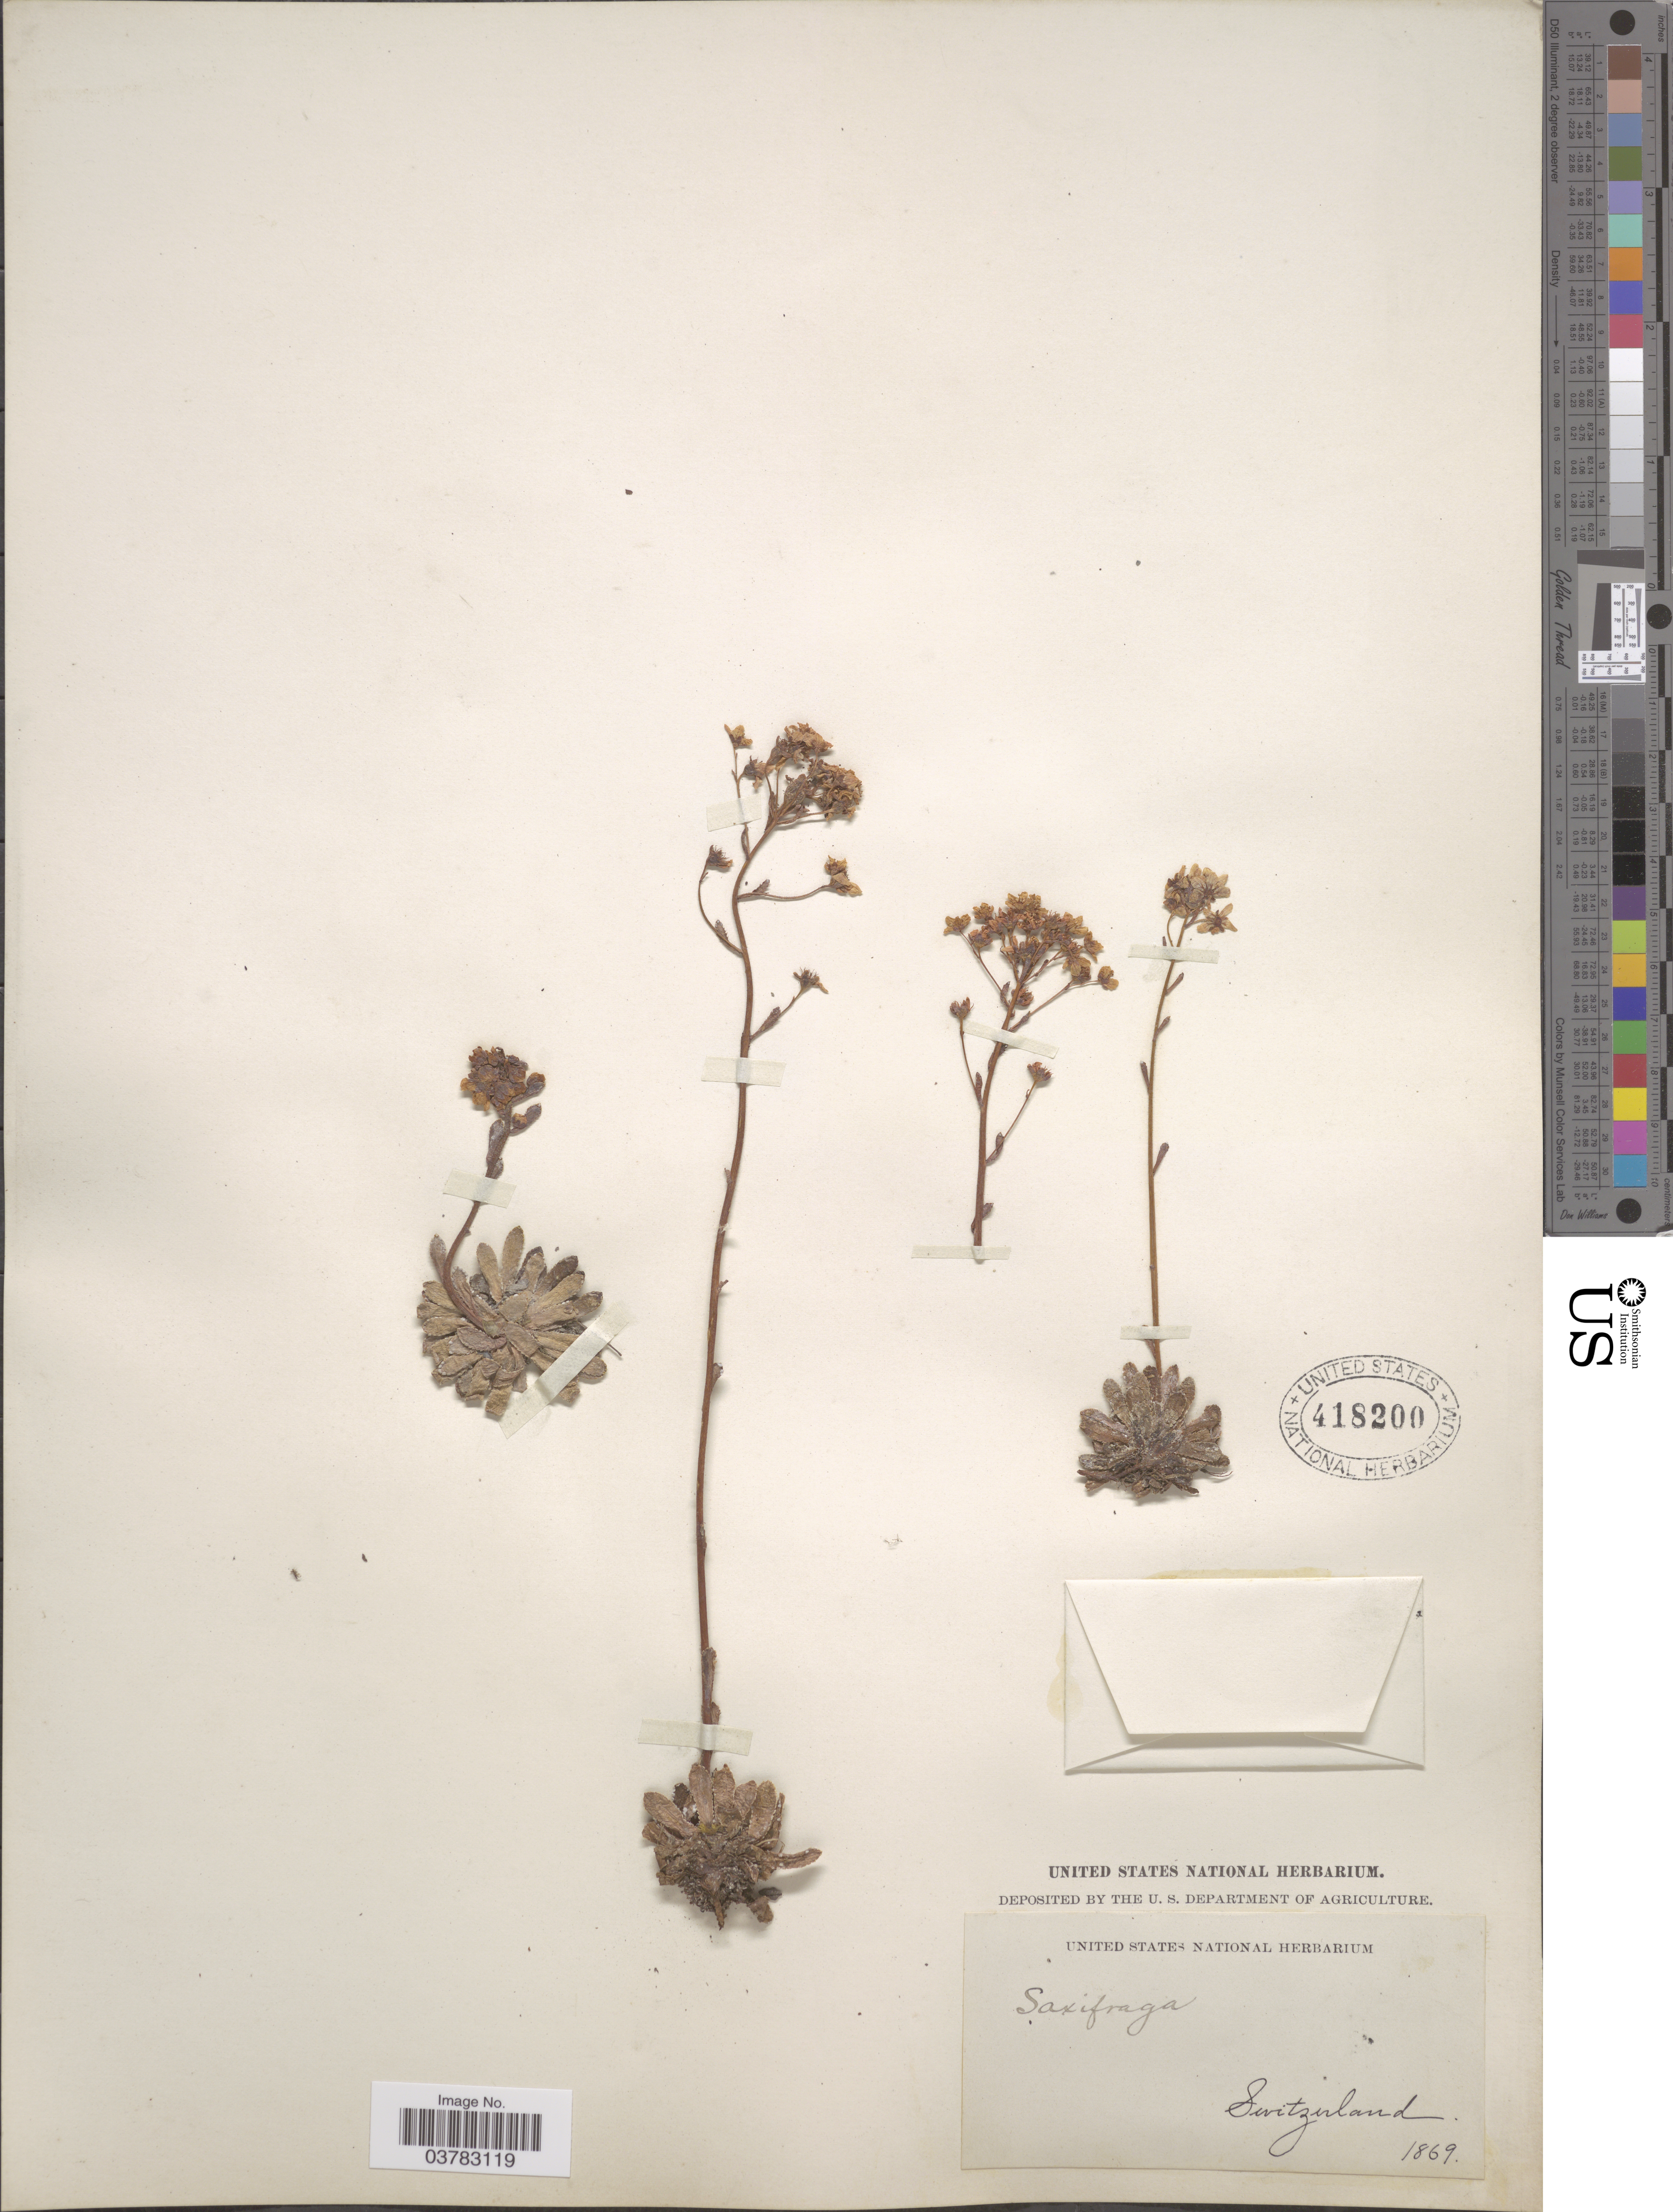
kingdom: Plantae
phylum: Tracheophyta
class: Magnoliopsida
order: Saxifragales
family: Saxifragaceae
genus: Saxifraga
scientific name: Saxifraga sp.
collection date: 1869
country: Switzerland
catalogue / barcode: US 418200